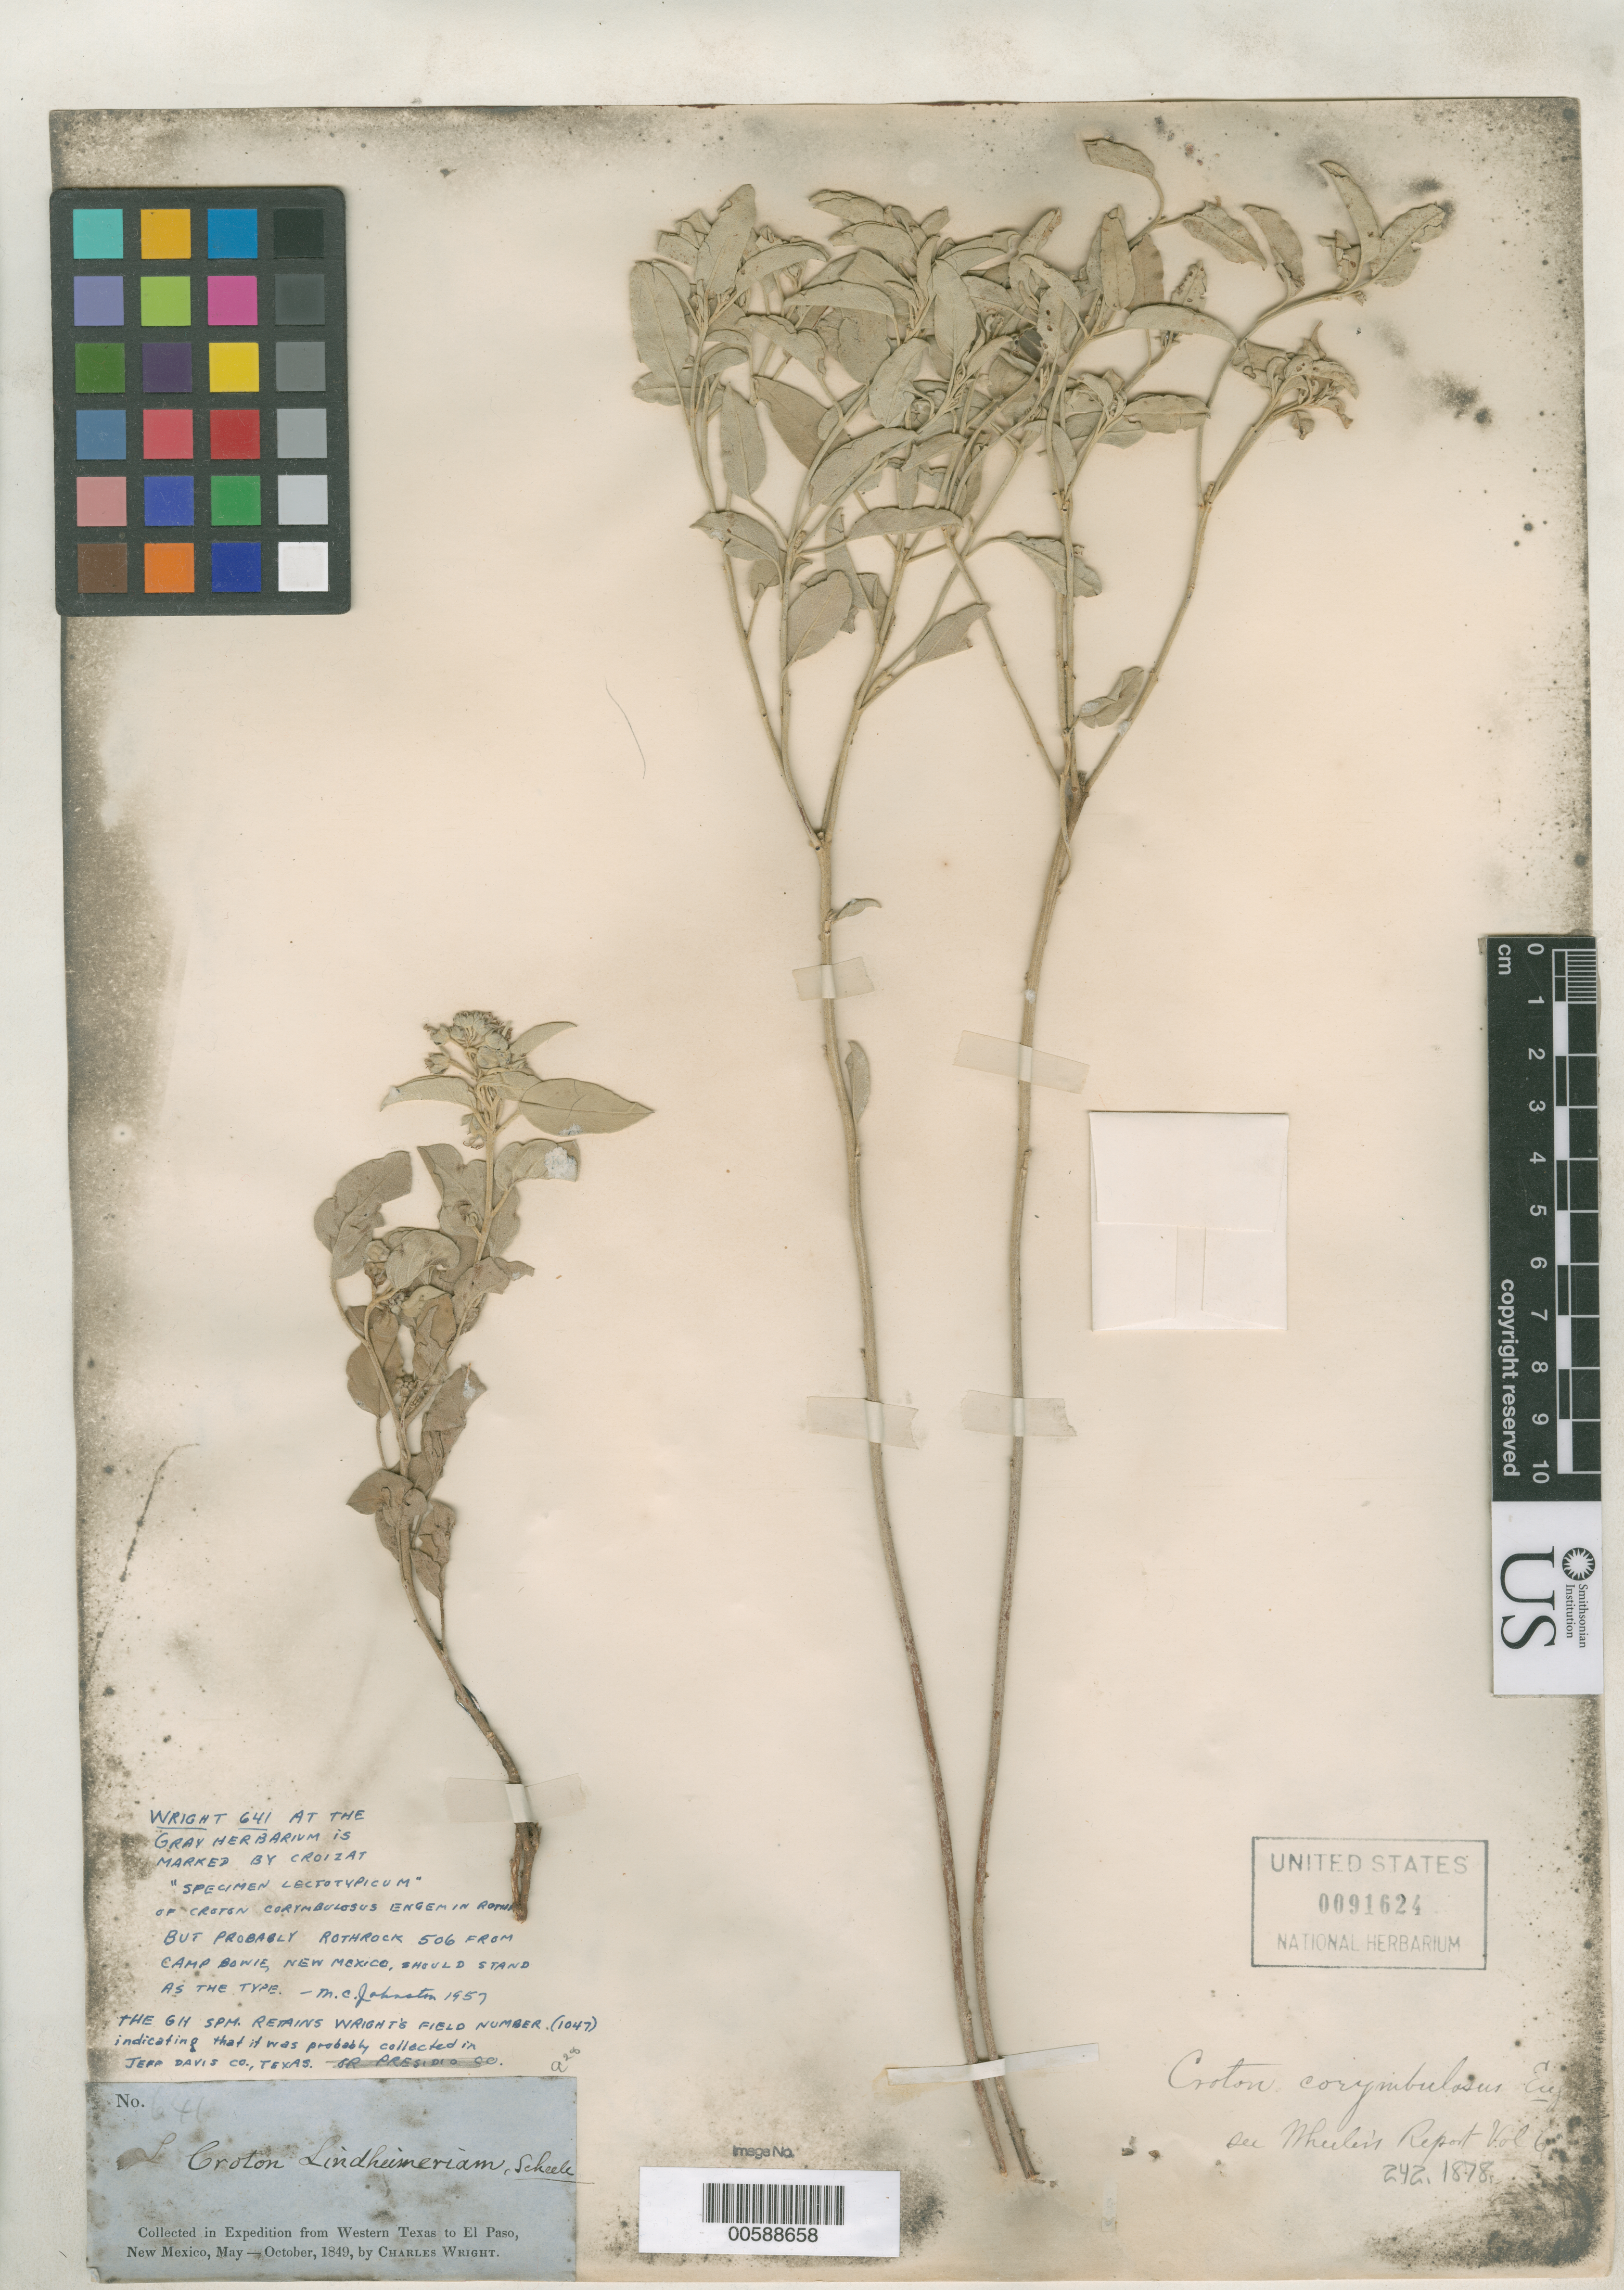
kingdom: Plantae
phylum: Tracheophyta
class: Magnoliopsida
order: Malpighiales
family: Euphorbiaceae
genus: Croton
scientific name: Croton corymbulosus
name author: Engelm.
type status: Isosyntype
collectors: C. Wright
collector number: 641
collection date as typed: May 1849 to -- Oct 1849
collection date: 1849-05/1849-10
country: United States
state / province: New Mexico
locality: Western Texas to El Paso.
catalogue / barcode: US 91624